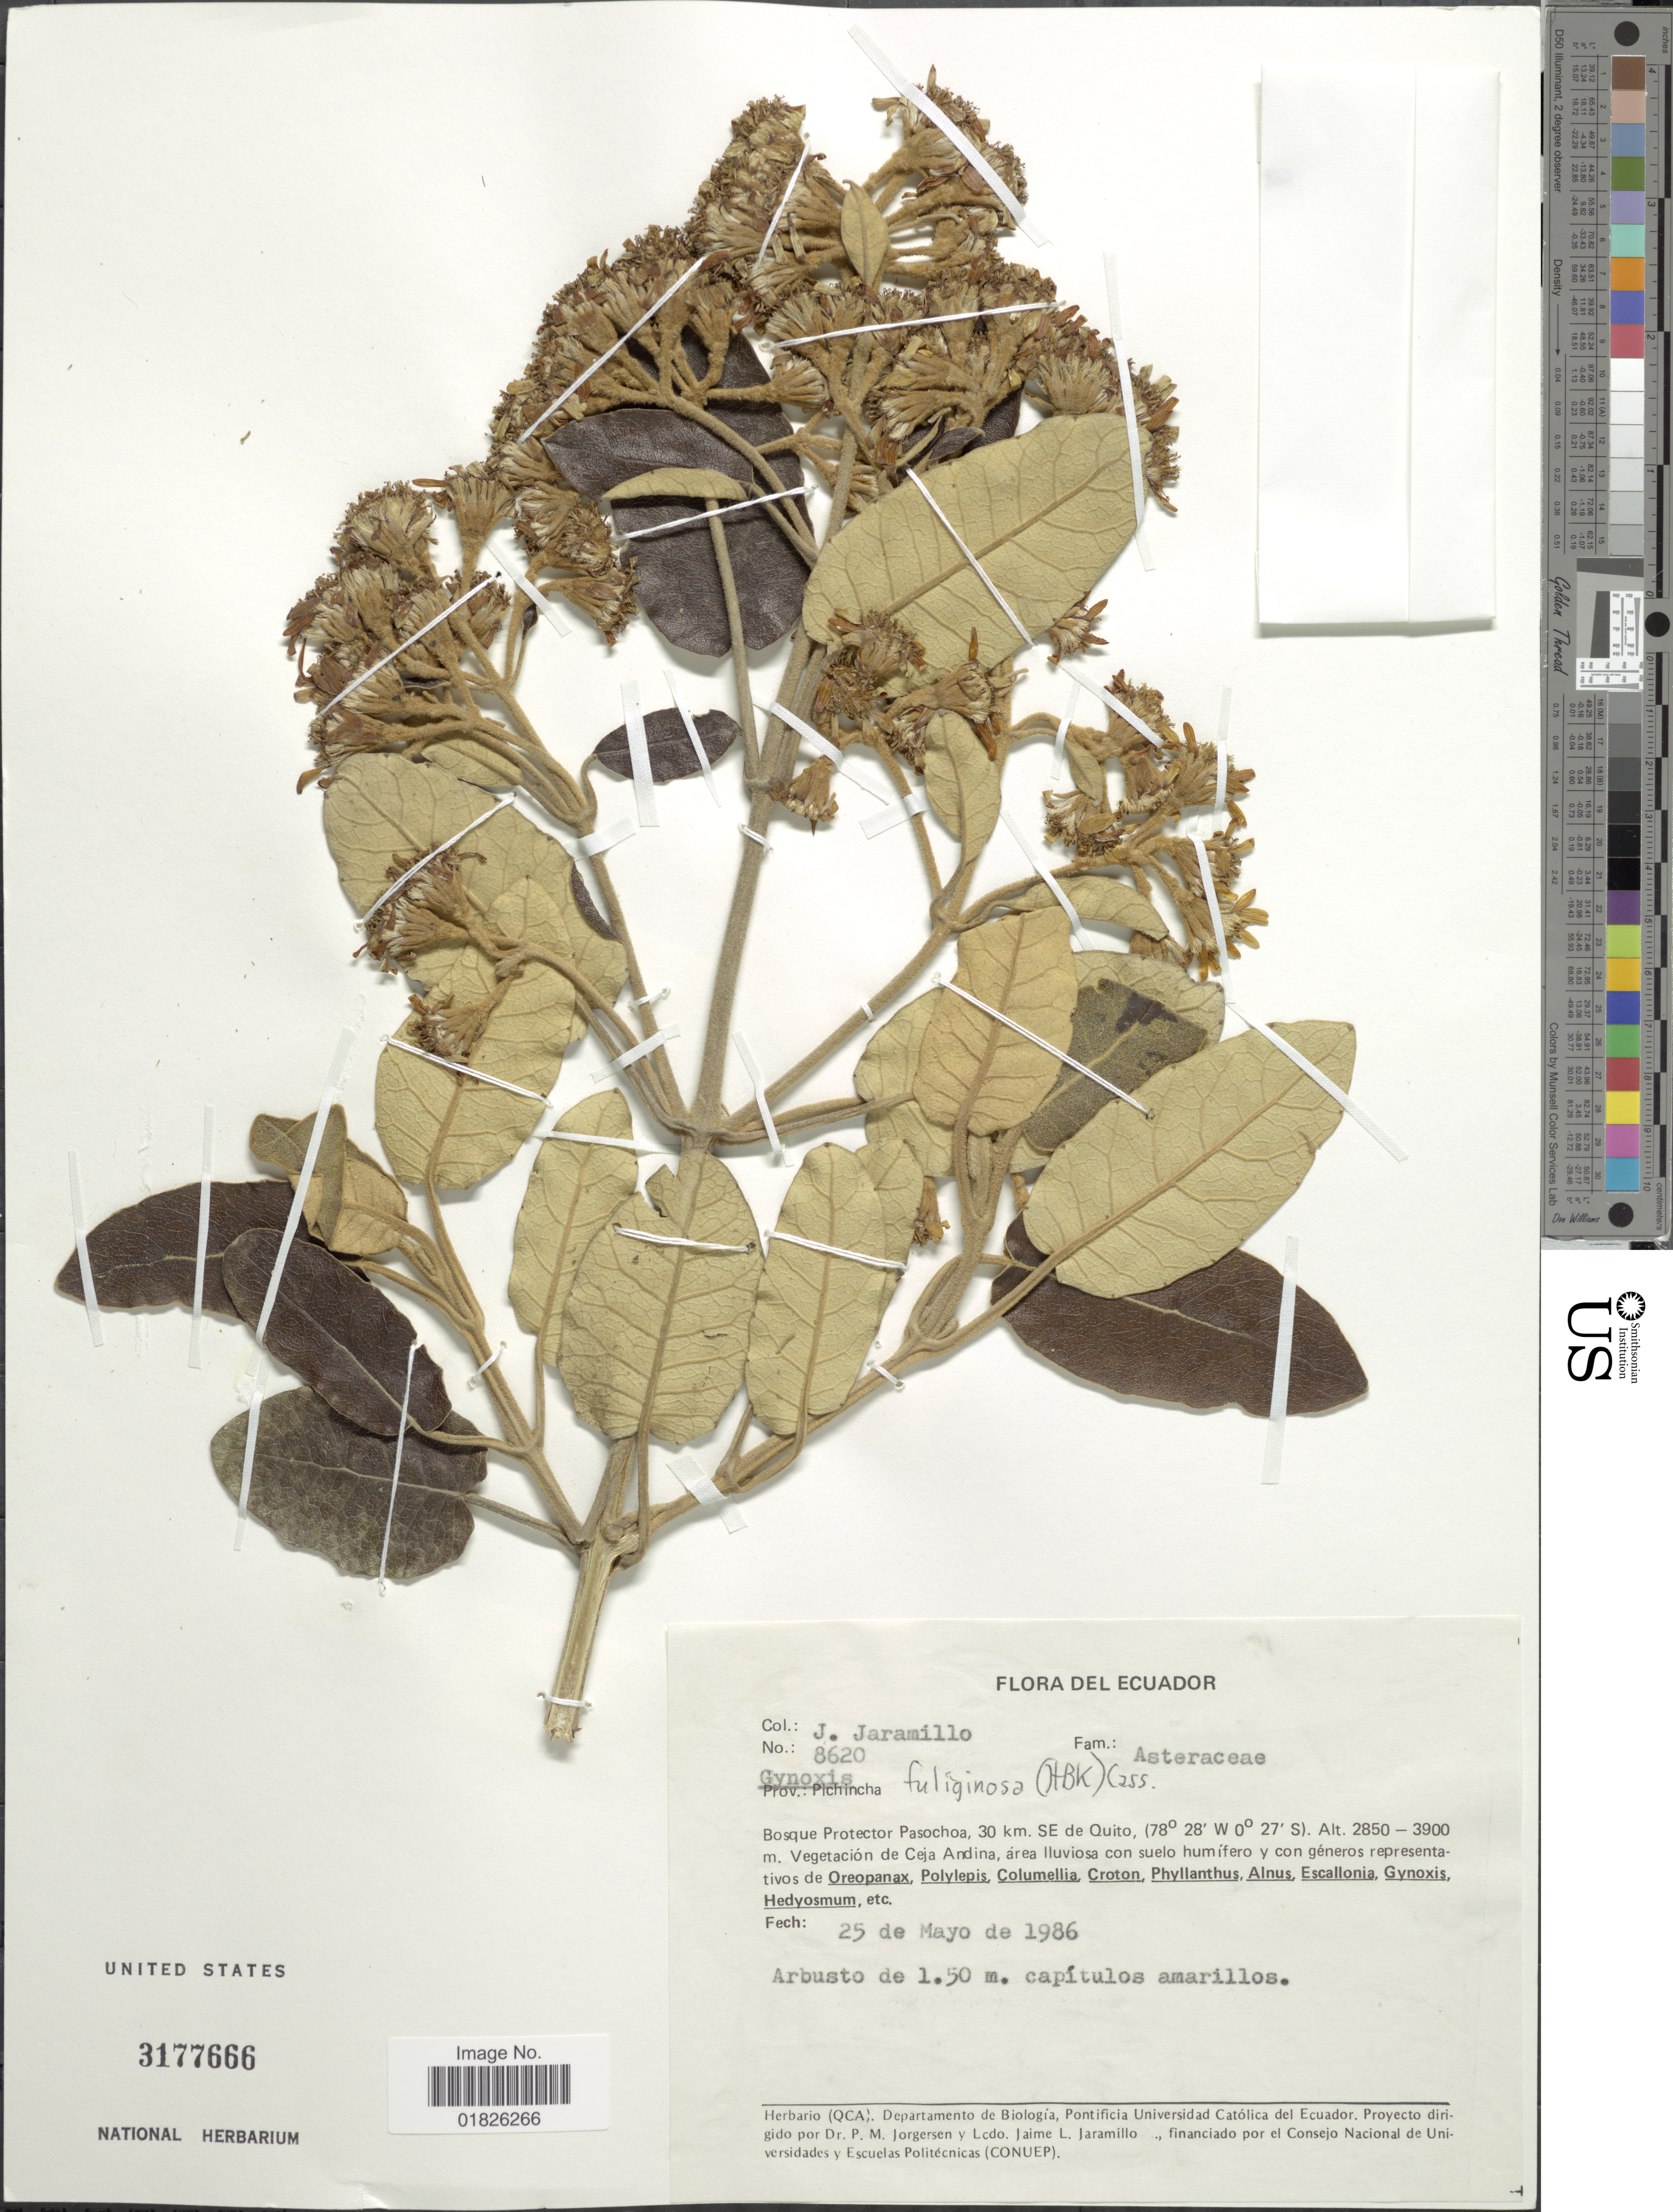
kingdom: Plantae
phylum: Tracheophyta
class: Magnoliopsida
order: Asterales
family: Asteraceae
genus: Gynoxys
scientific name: Gynoxys fuliginosa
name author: Cass.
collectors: J. Jaramillo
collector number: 8620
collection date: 1986-05-25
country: Ecuador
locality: Bosque Protector Pasochoa, 30 km. SE de Quito.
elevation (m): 2850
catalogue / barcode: US 3177666